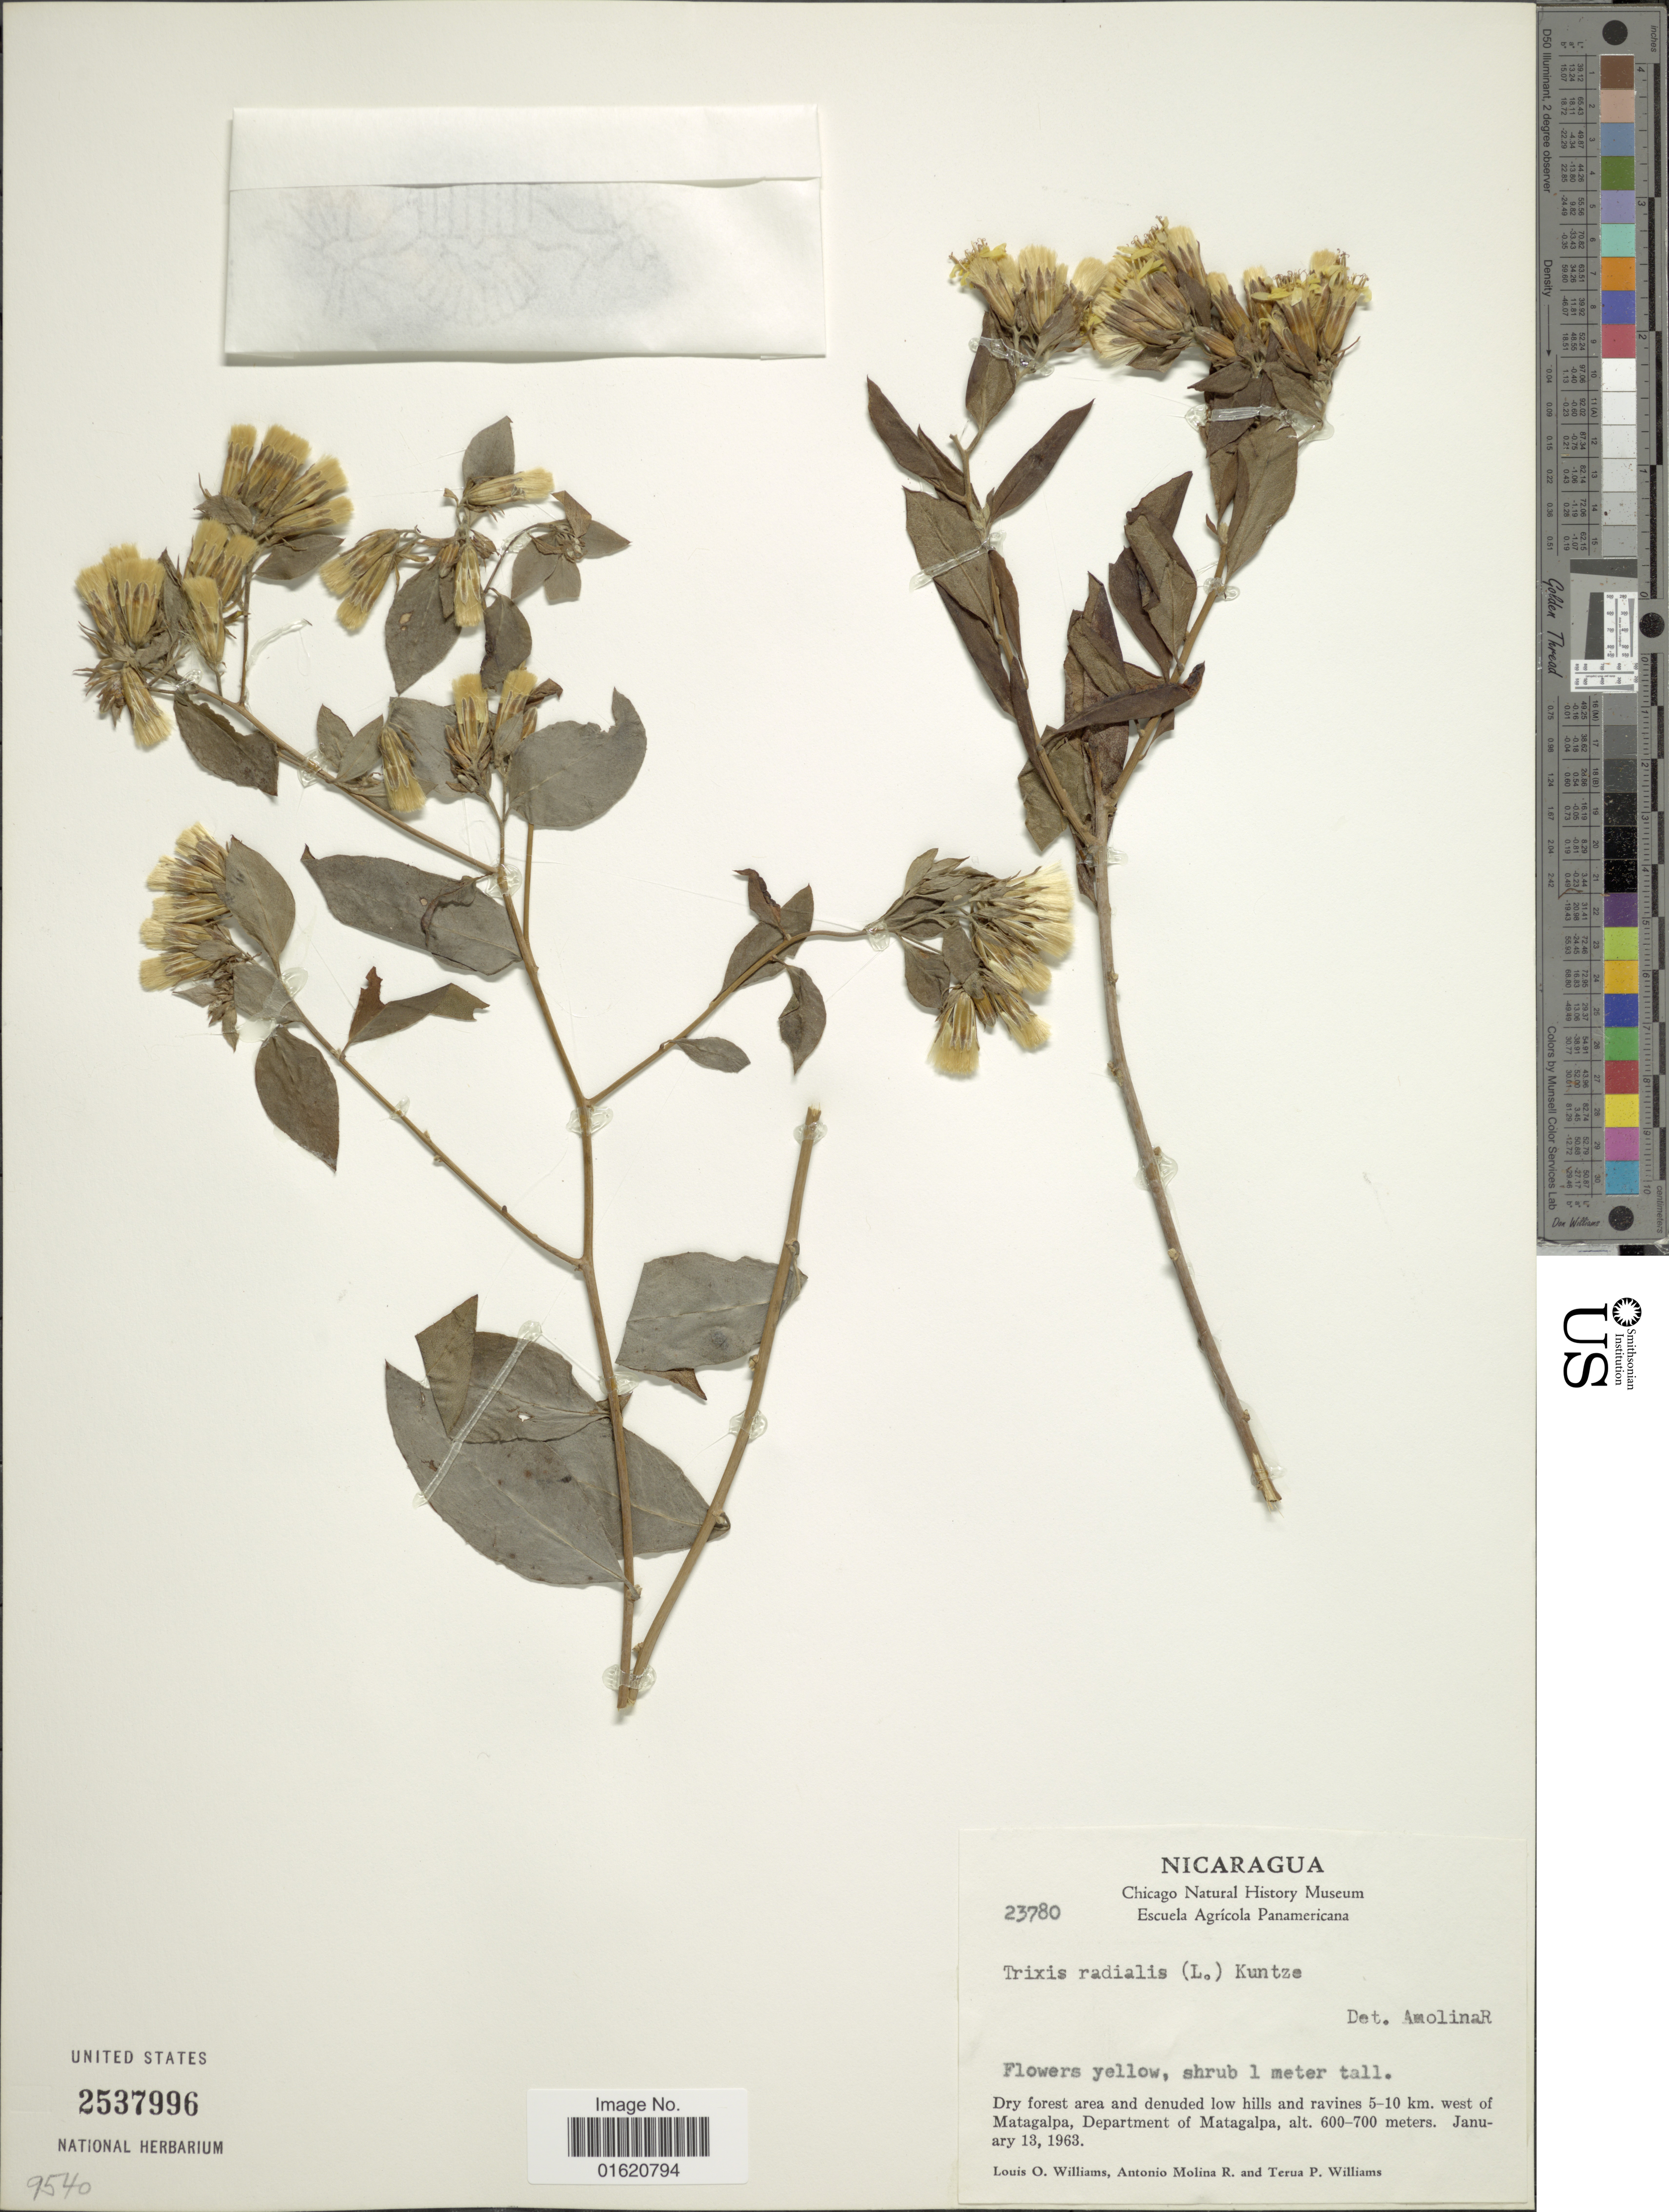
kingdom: Plantae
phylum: Tracheophyta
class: Magnoliopsida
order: Asterales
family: Asteraceae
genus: Trixis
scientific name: Trixis inula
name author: Crantz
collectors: L. O. Williams, A. Molina R. & T. P. Williams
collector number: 23780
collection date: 1963-01-13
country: Nicaragua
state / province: Matagalpa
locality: Dry forest area and denuded low hills and ravines 5-10 km. west of Matagalpa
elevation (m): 600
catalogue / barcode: US 2537996